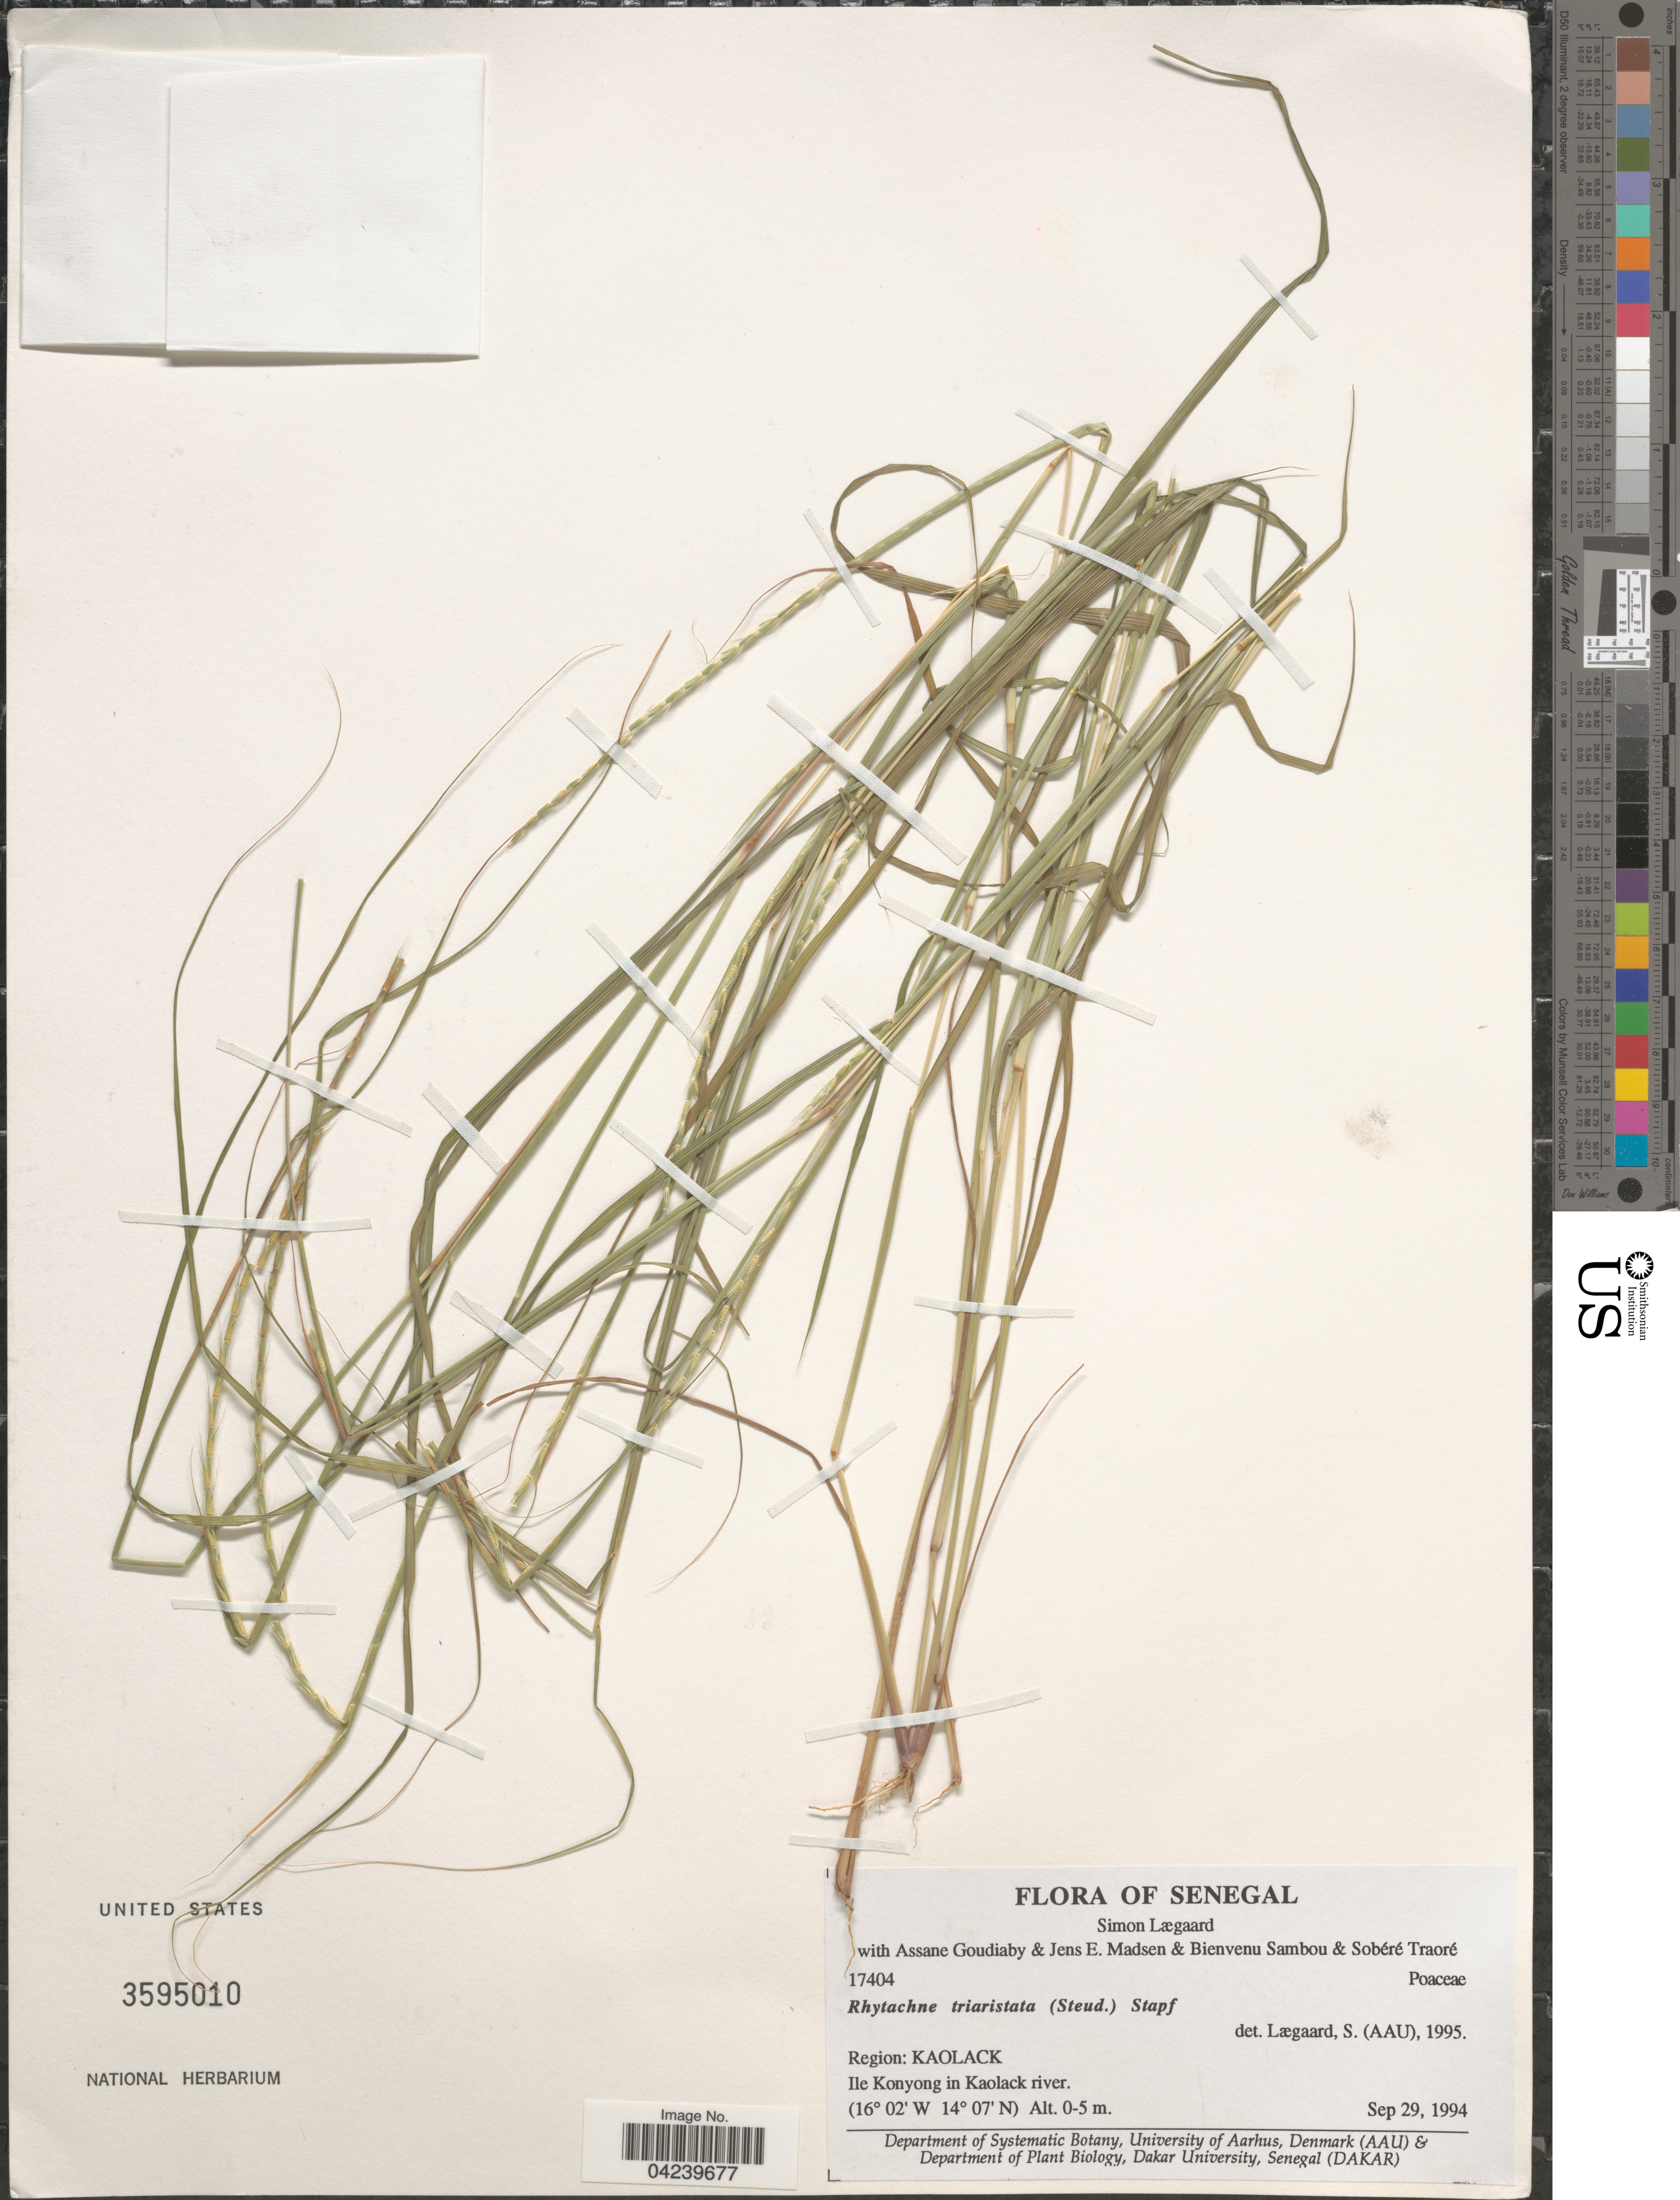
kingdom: Plantae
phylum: Tracheophyta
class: Liliopsida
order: Poales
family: Poaceae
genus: Rhytachne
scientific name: Rhytachne triaristata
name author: Stapf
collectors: S. Lægaard, A. Goudiaby, J. E. Madsen & B. Sambou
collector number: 17404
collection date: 1994-09-29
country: Senegal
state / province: Kaolack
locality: Region: Kaolack. Ile Konyong in Kaolack river.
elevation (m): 0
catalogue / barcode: US 3595010